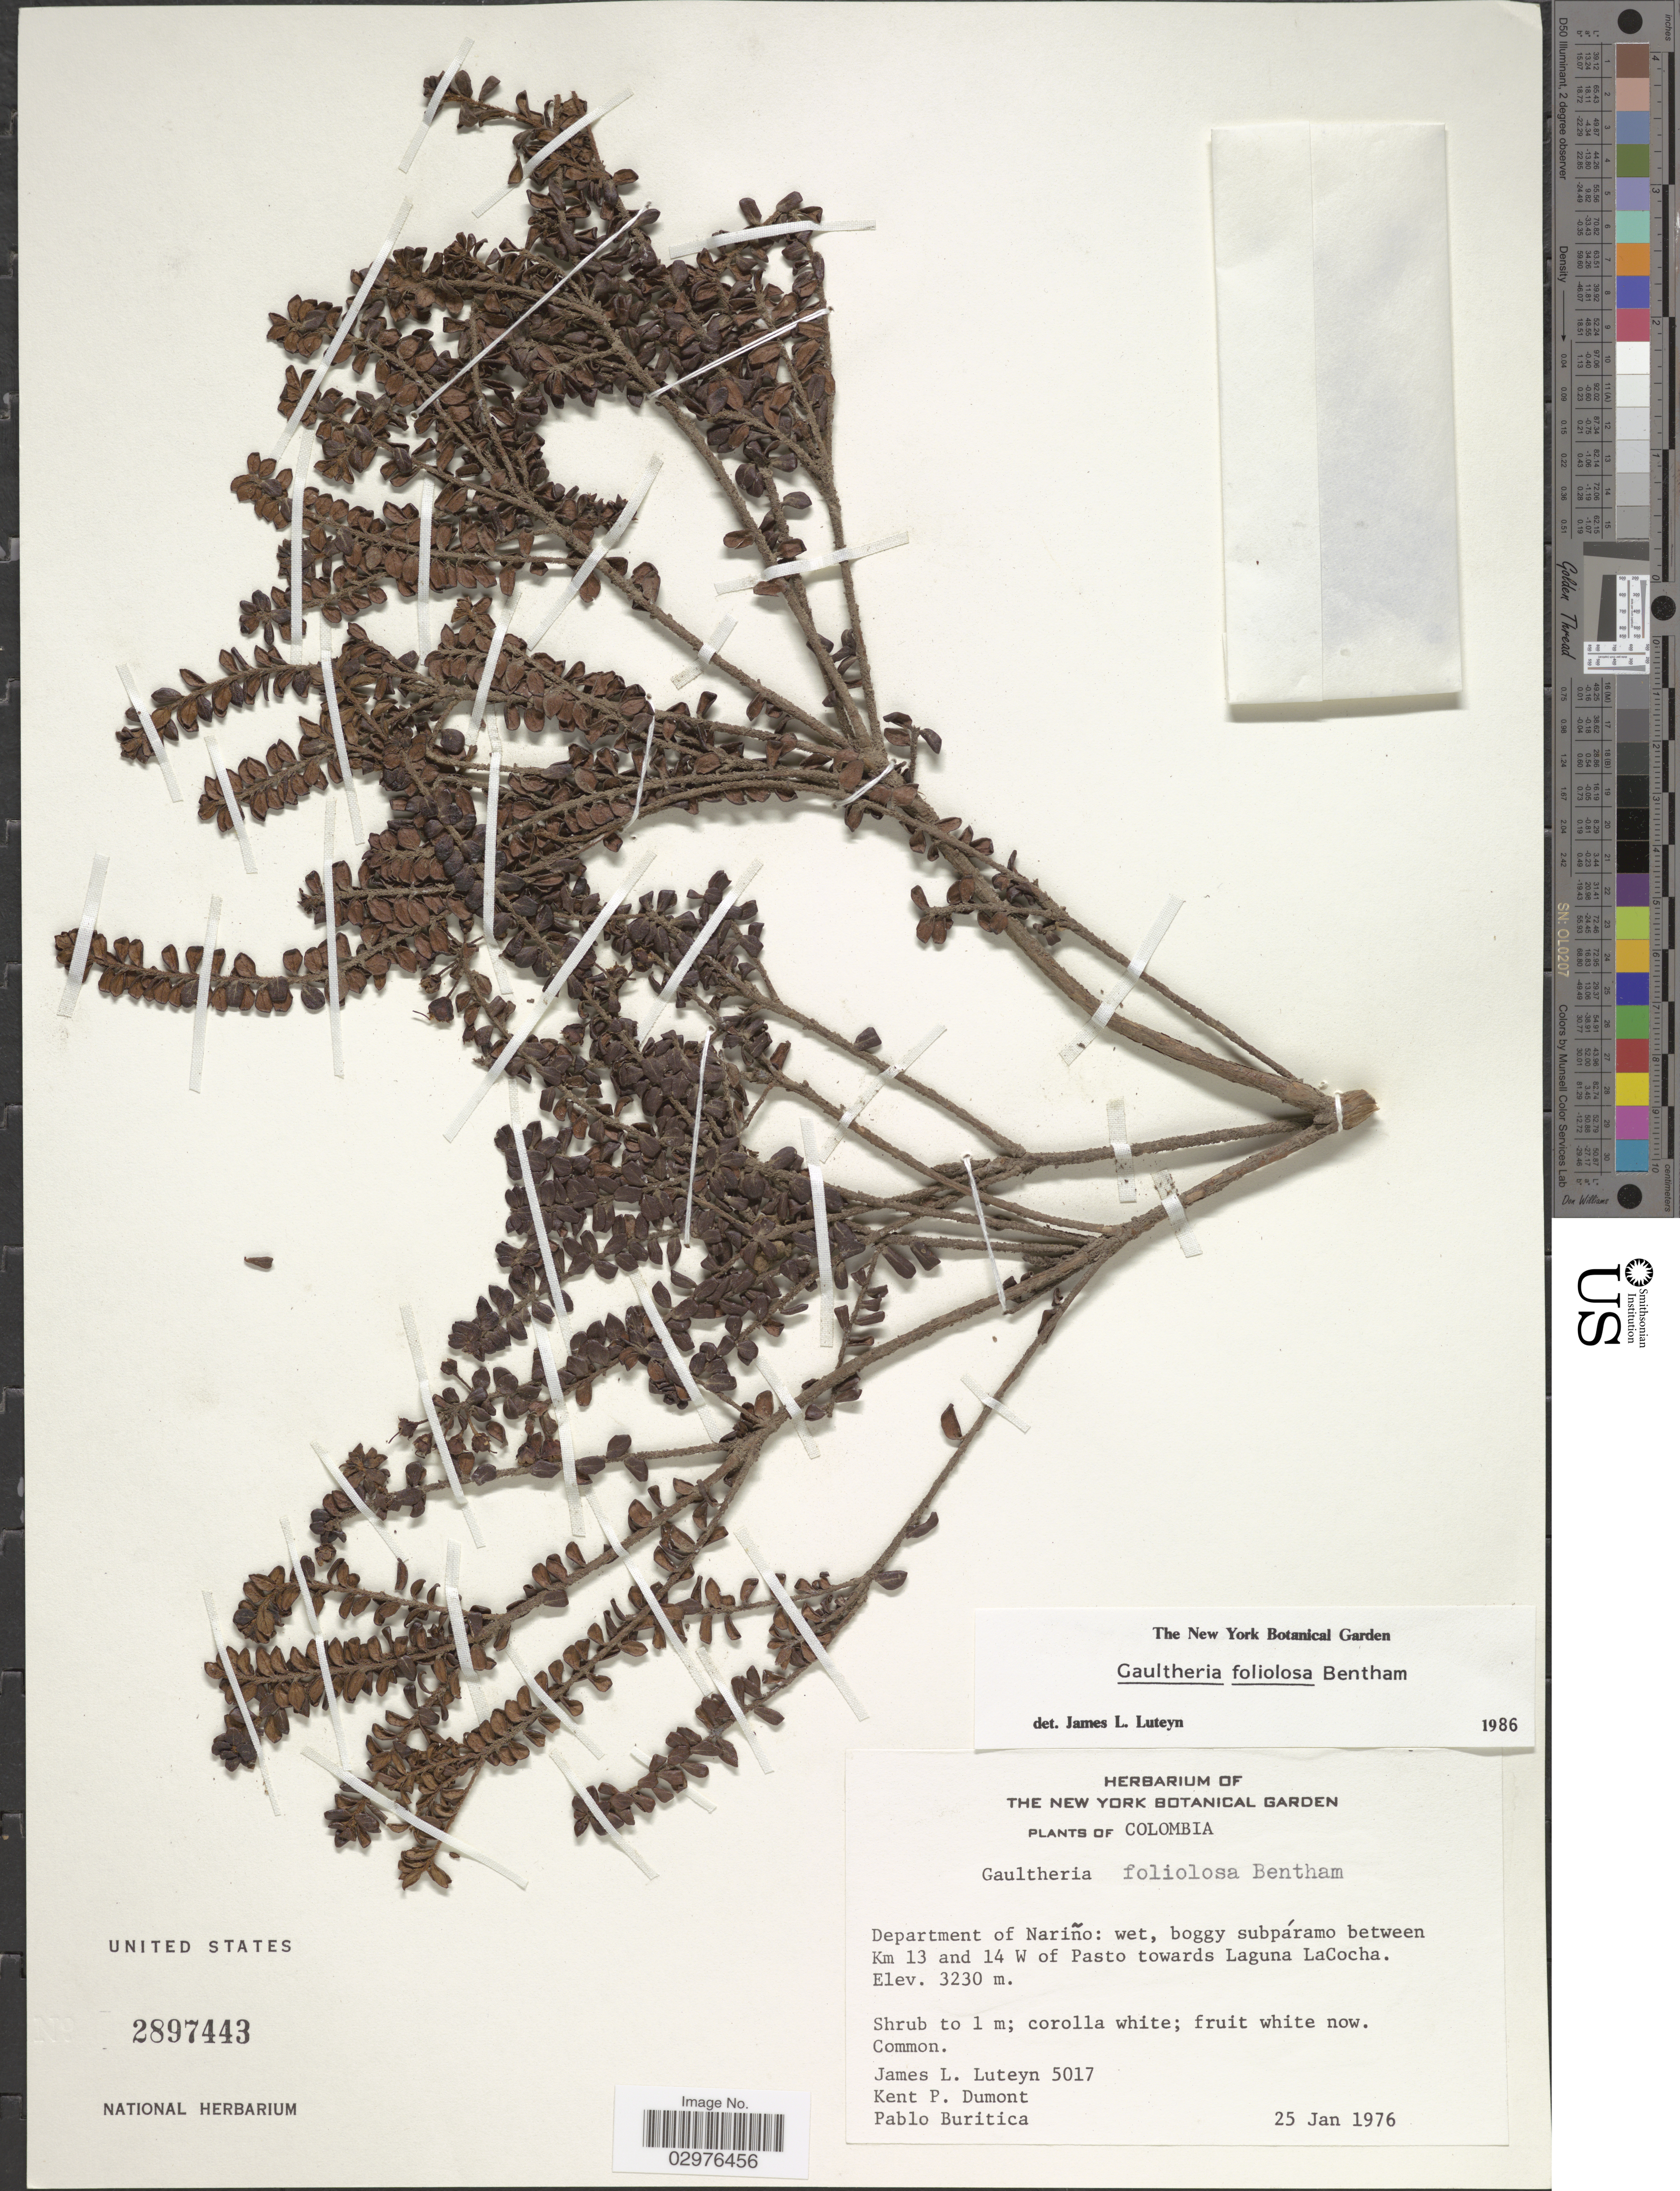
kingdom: Plantae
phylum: Tracheophyta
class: Magnoliopsida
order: Ericales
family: Ericaceae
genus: Gaultheria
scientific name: Gaultheria foliolosa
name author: Benth.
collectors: J. Luteyn, K. P. Dumont & P. Buritica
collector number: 5017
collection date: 1976-01-25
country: Colombia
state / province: Nariño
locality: Department of Nariño: subpáramo between Km 13 and 14 W of Pasto towards Laguna LaCocha.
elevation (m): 3230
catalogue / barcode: US 2897443